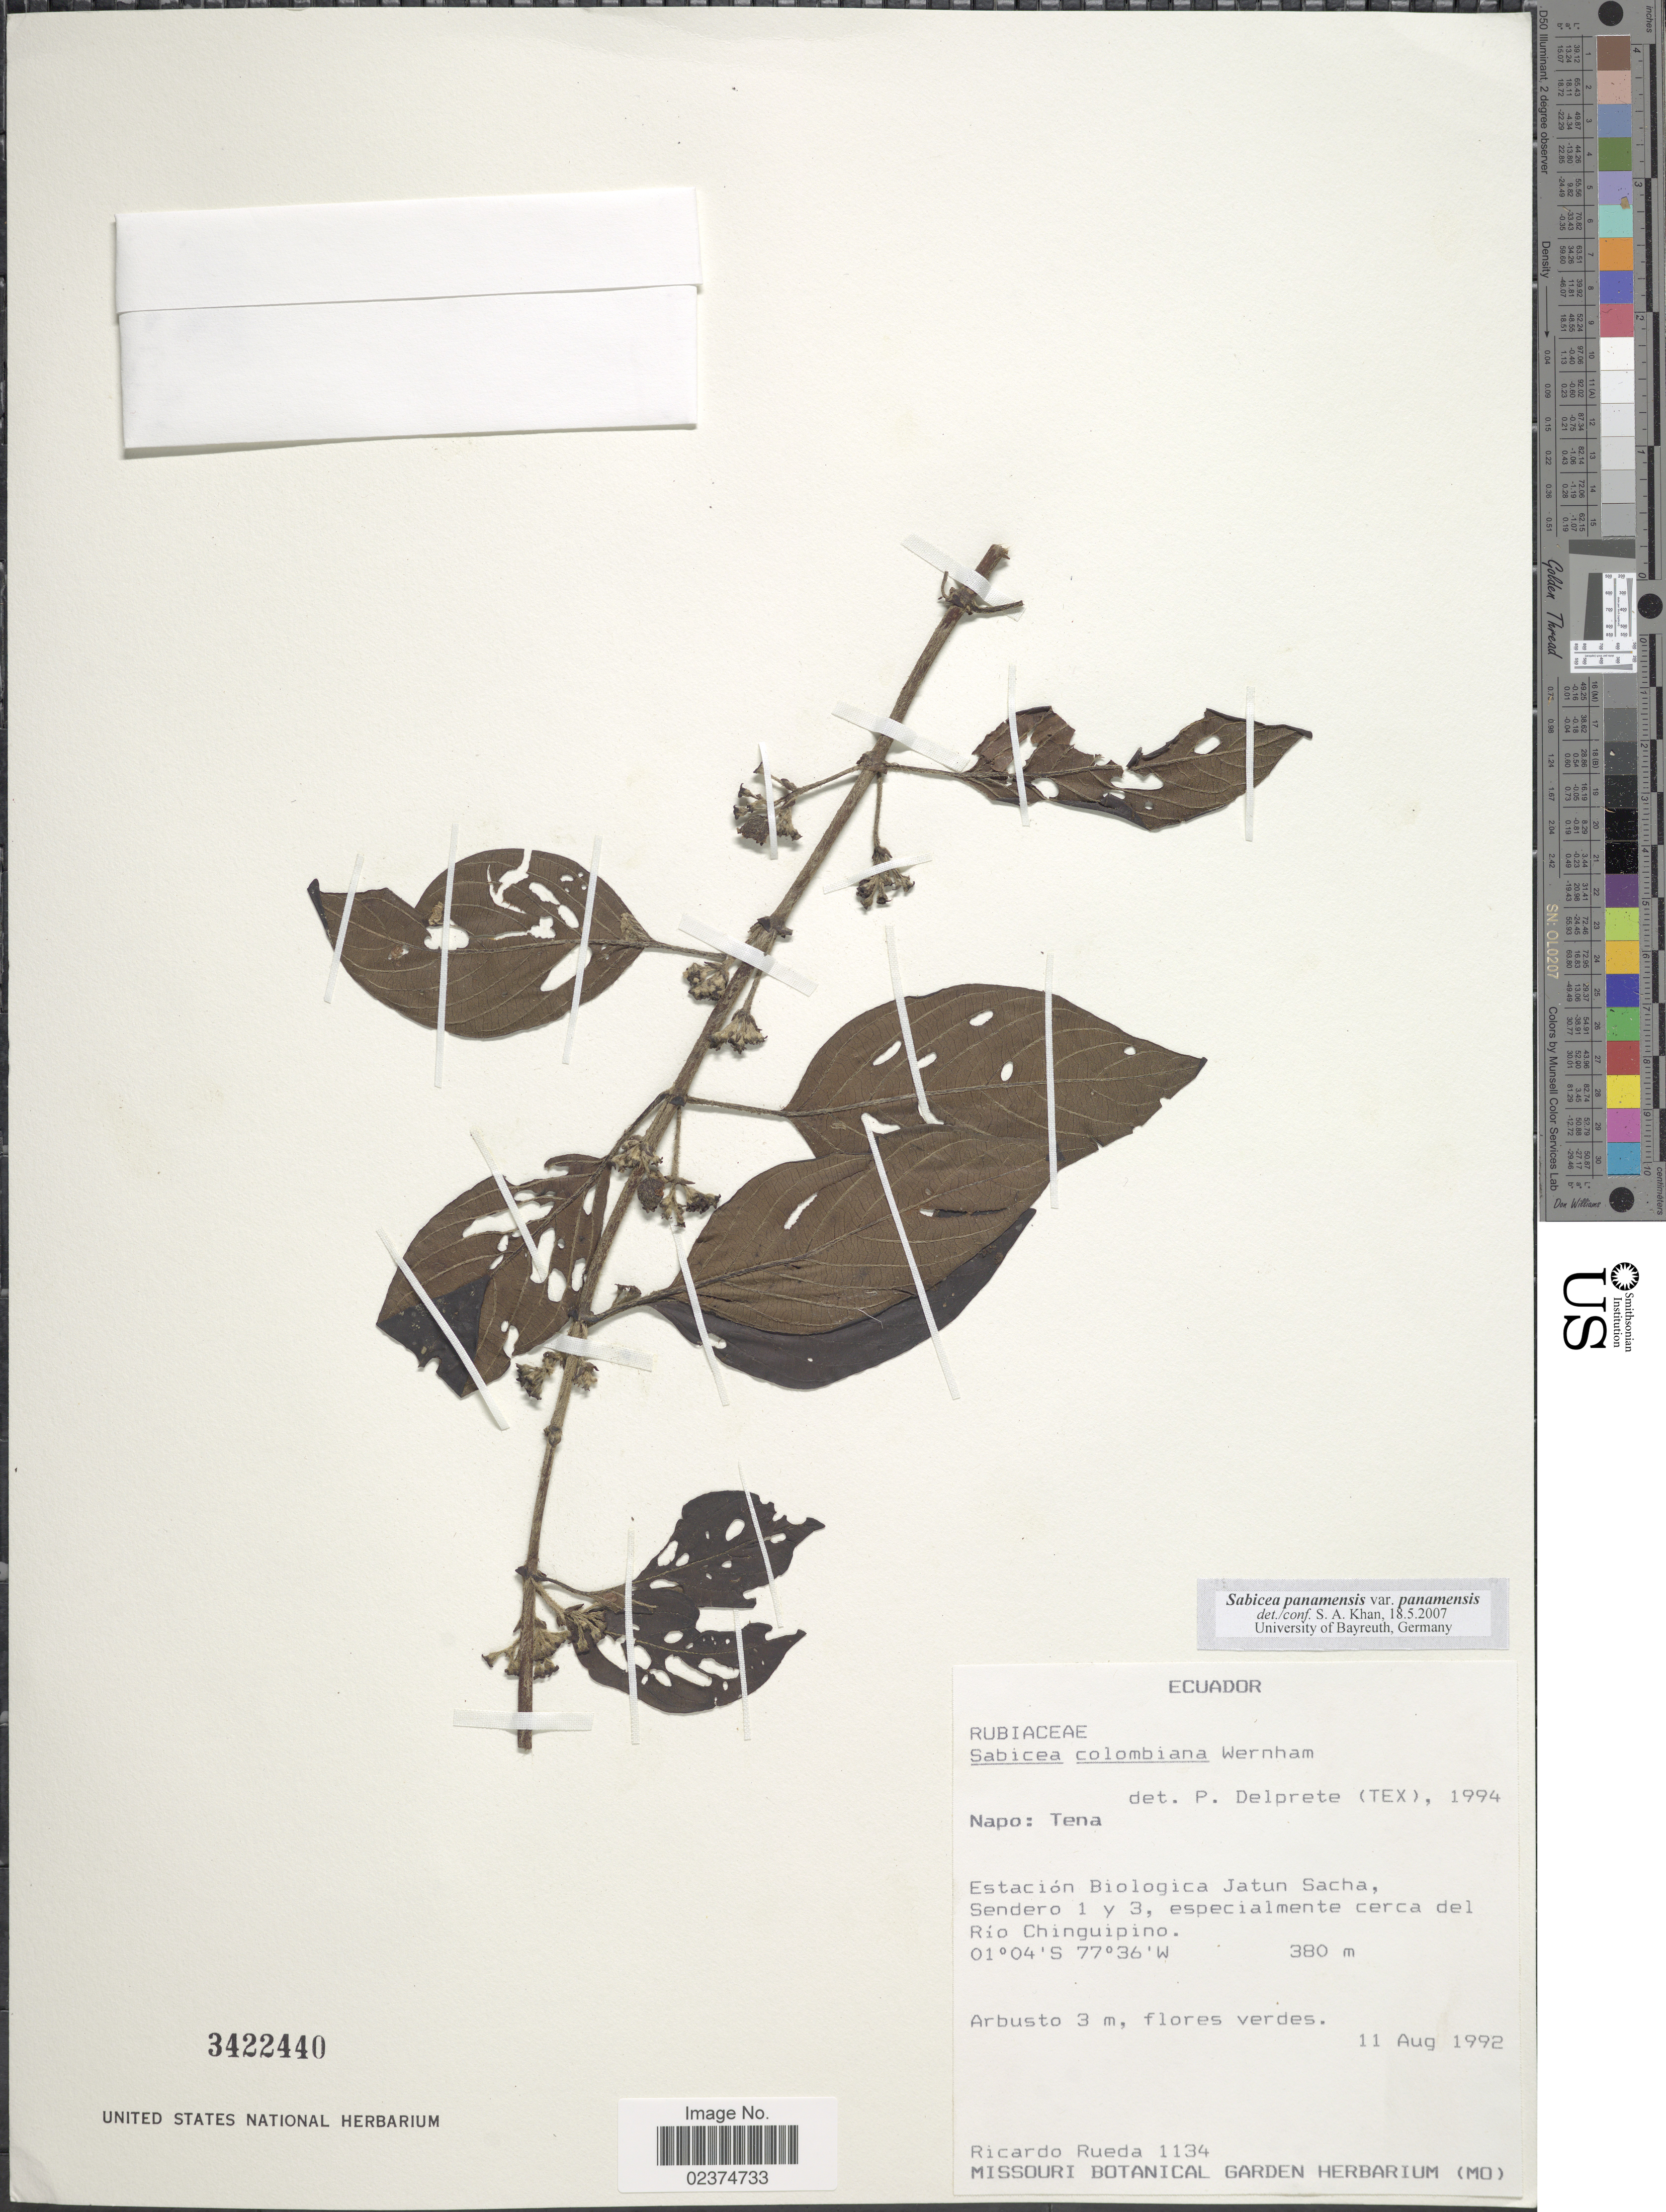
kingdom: Plantae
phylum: Tracheophyta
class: Magnoliopsida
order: Gentianales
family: Rubiaceae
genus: Sabicea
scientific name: Sabicea panamensis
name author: Wernham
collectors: R. Rueda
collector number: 1134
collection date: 1992-08-11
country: Ecuador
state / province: Napo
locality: Tena, Estacion Biologica Jatun Sacha, Sendero 1 y 3, especialmente cerca del Rio Chinquipino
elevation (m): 380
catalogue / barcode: US 3422440